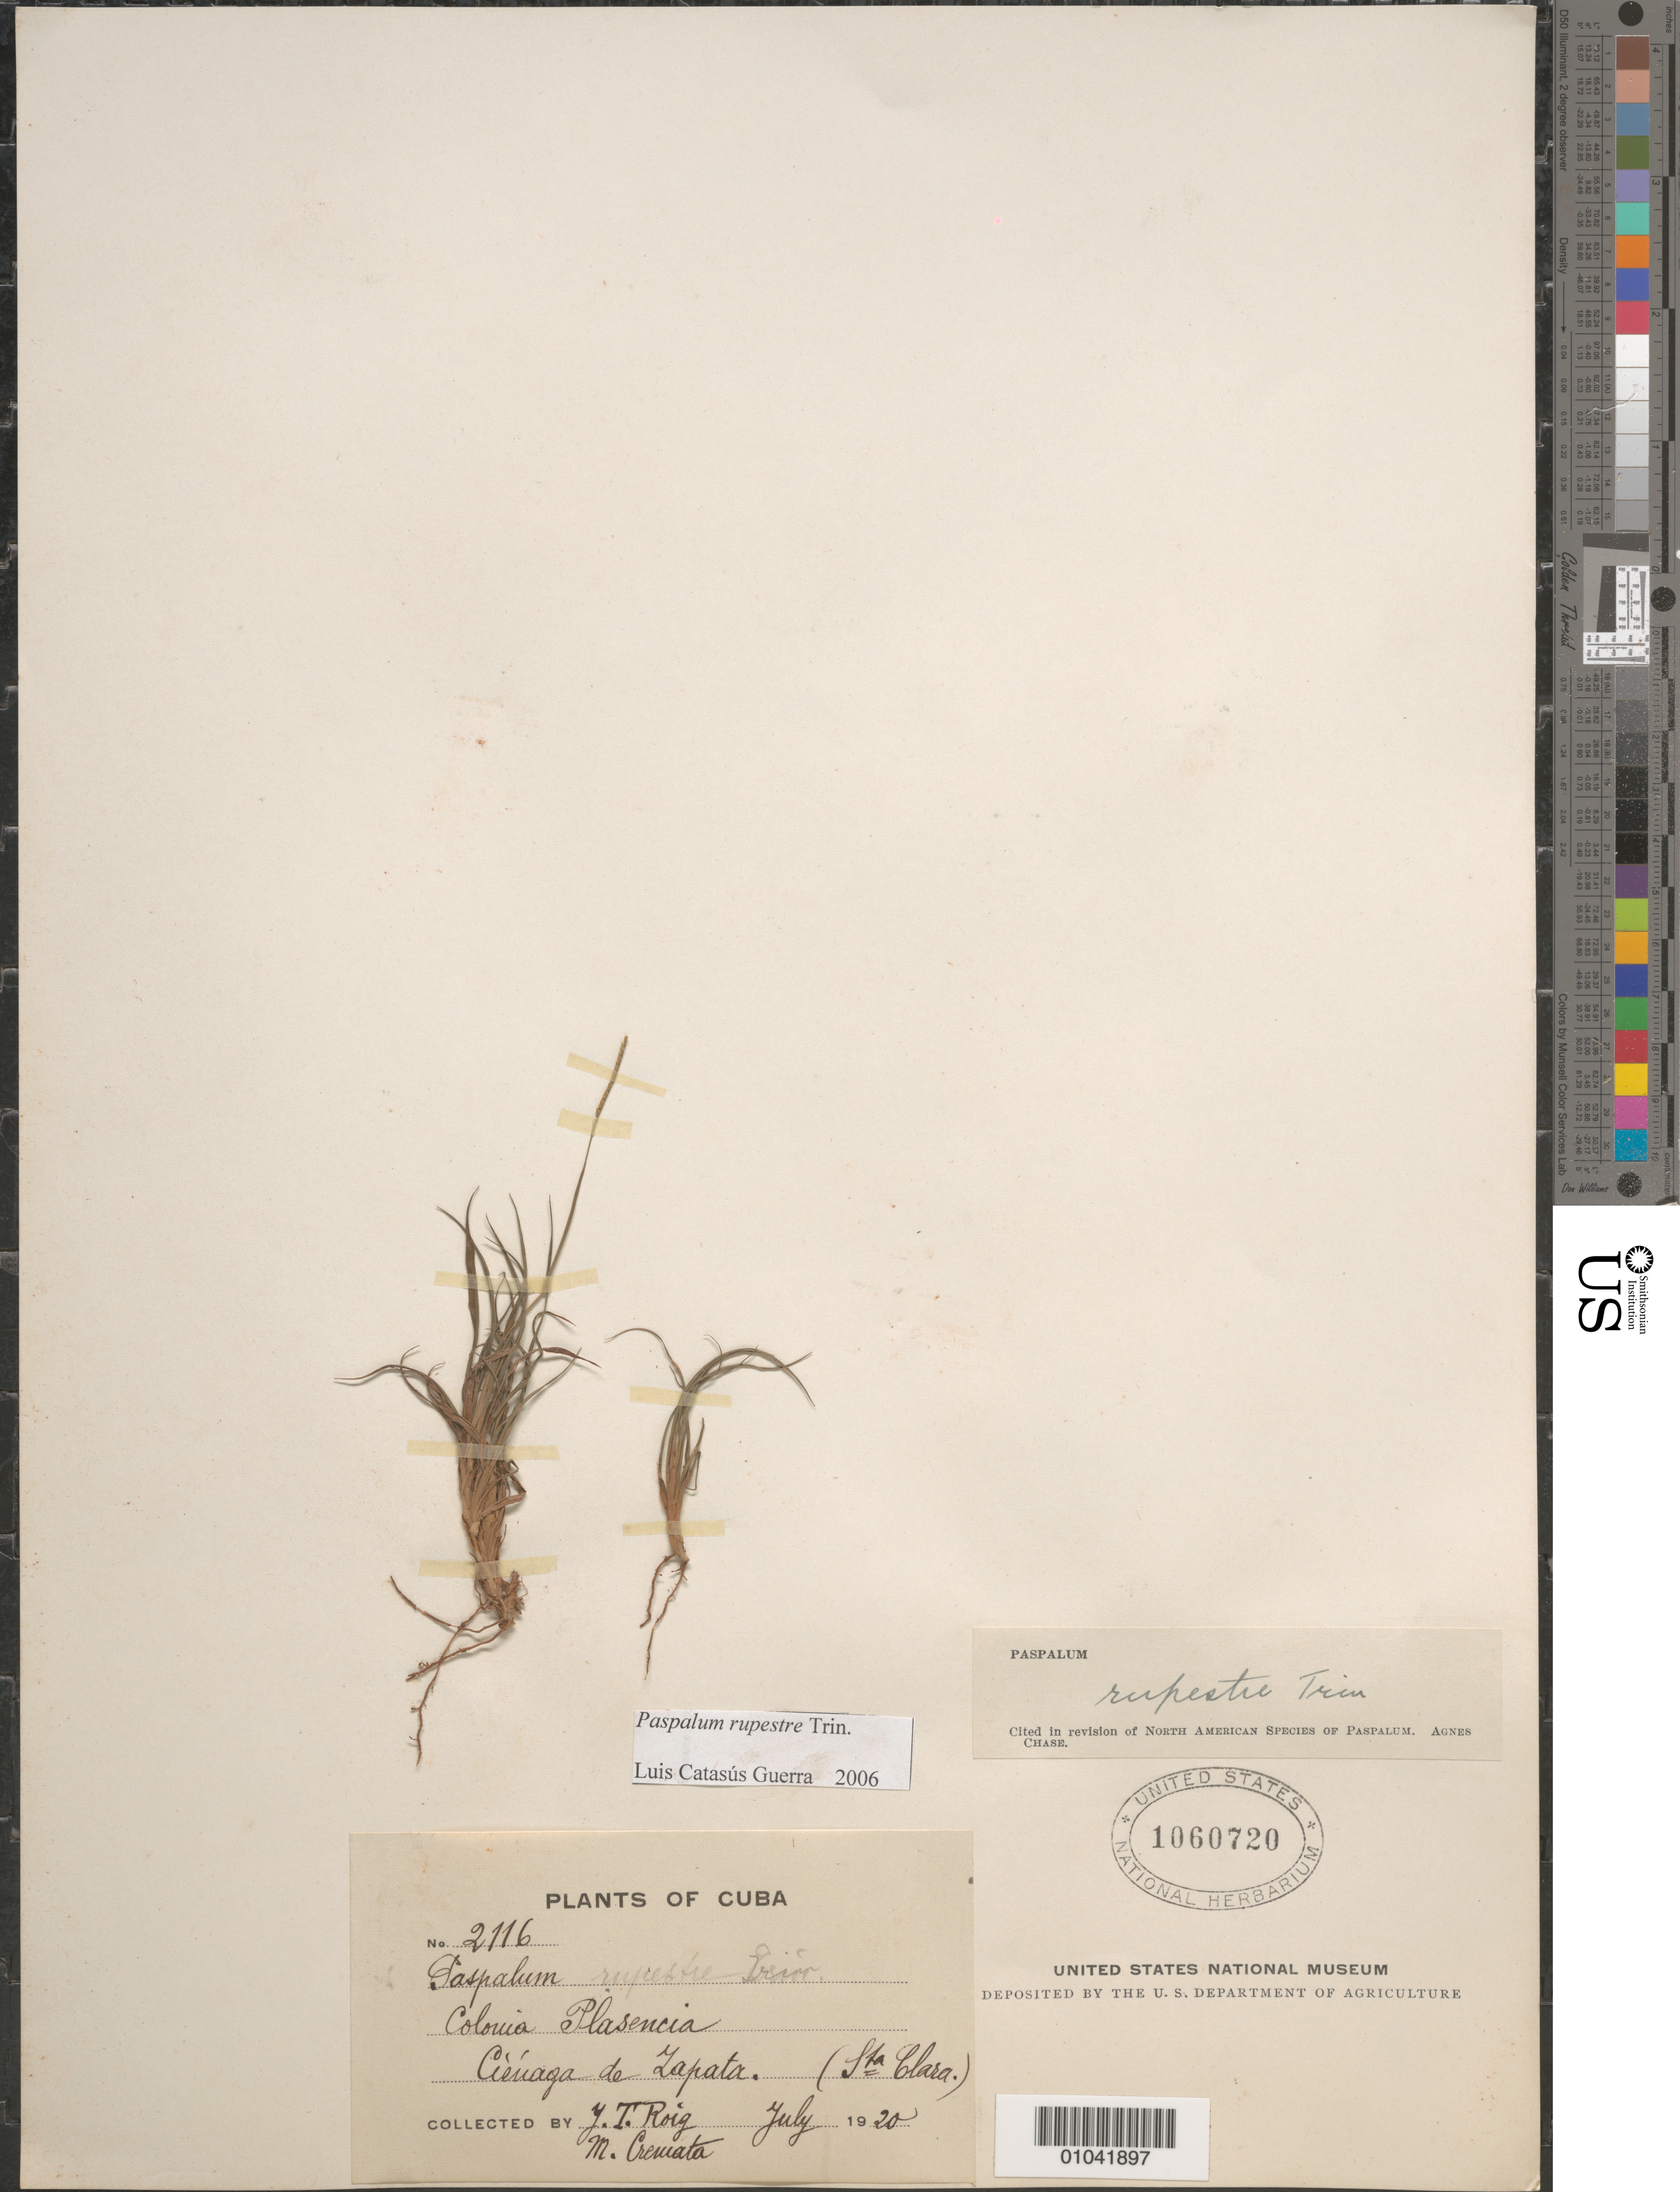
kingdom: Plantae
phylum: Tracheophyta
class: Liliopsida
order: Poales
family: Poaceae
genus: Paspalum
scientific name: Paspalum rupestre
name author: Trin.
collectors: J. Roig & M. Cremata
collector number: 2116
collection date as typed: Jul 1920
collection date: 1920-07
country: Cuba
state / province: Villa Clara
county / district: Santa Clara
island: Cuba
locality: Colonia Plasencia, Cienaga de Zapata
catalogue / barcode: US 1060720